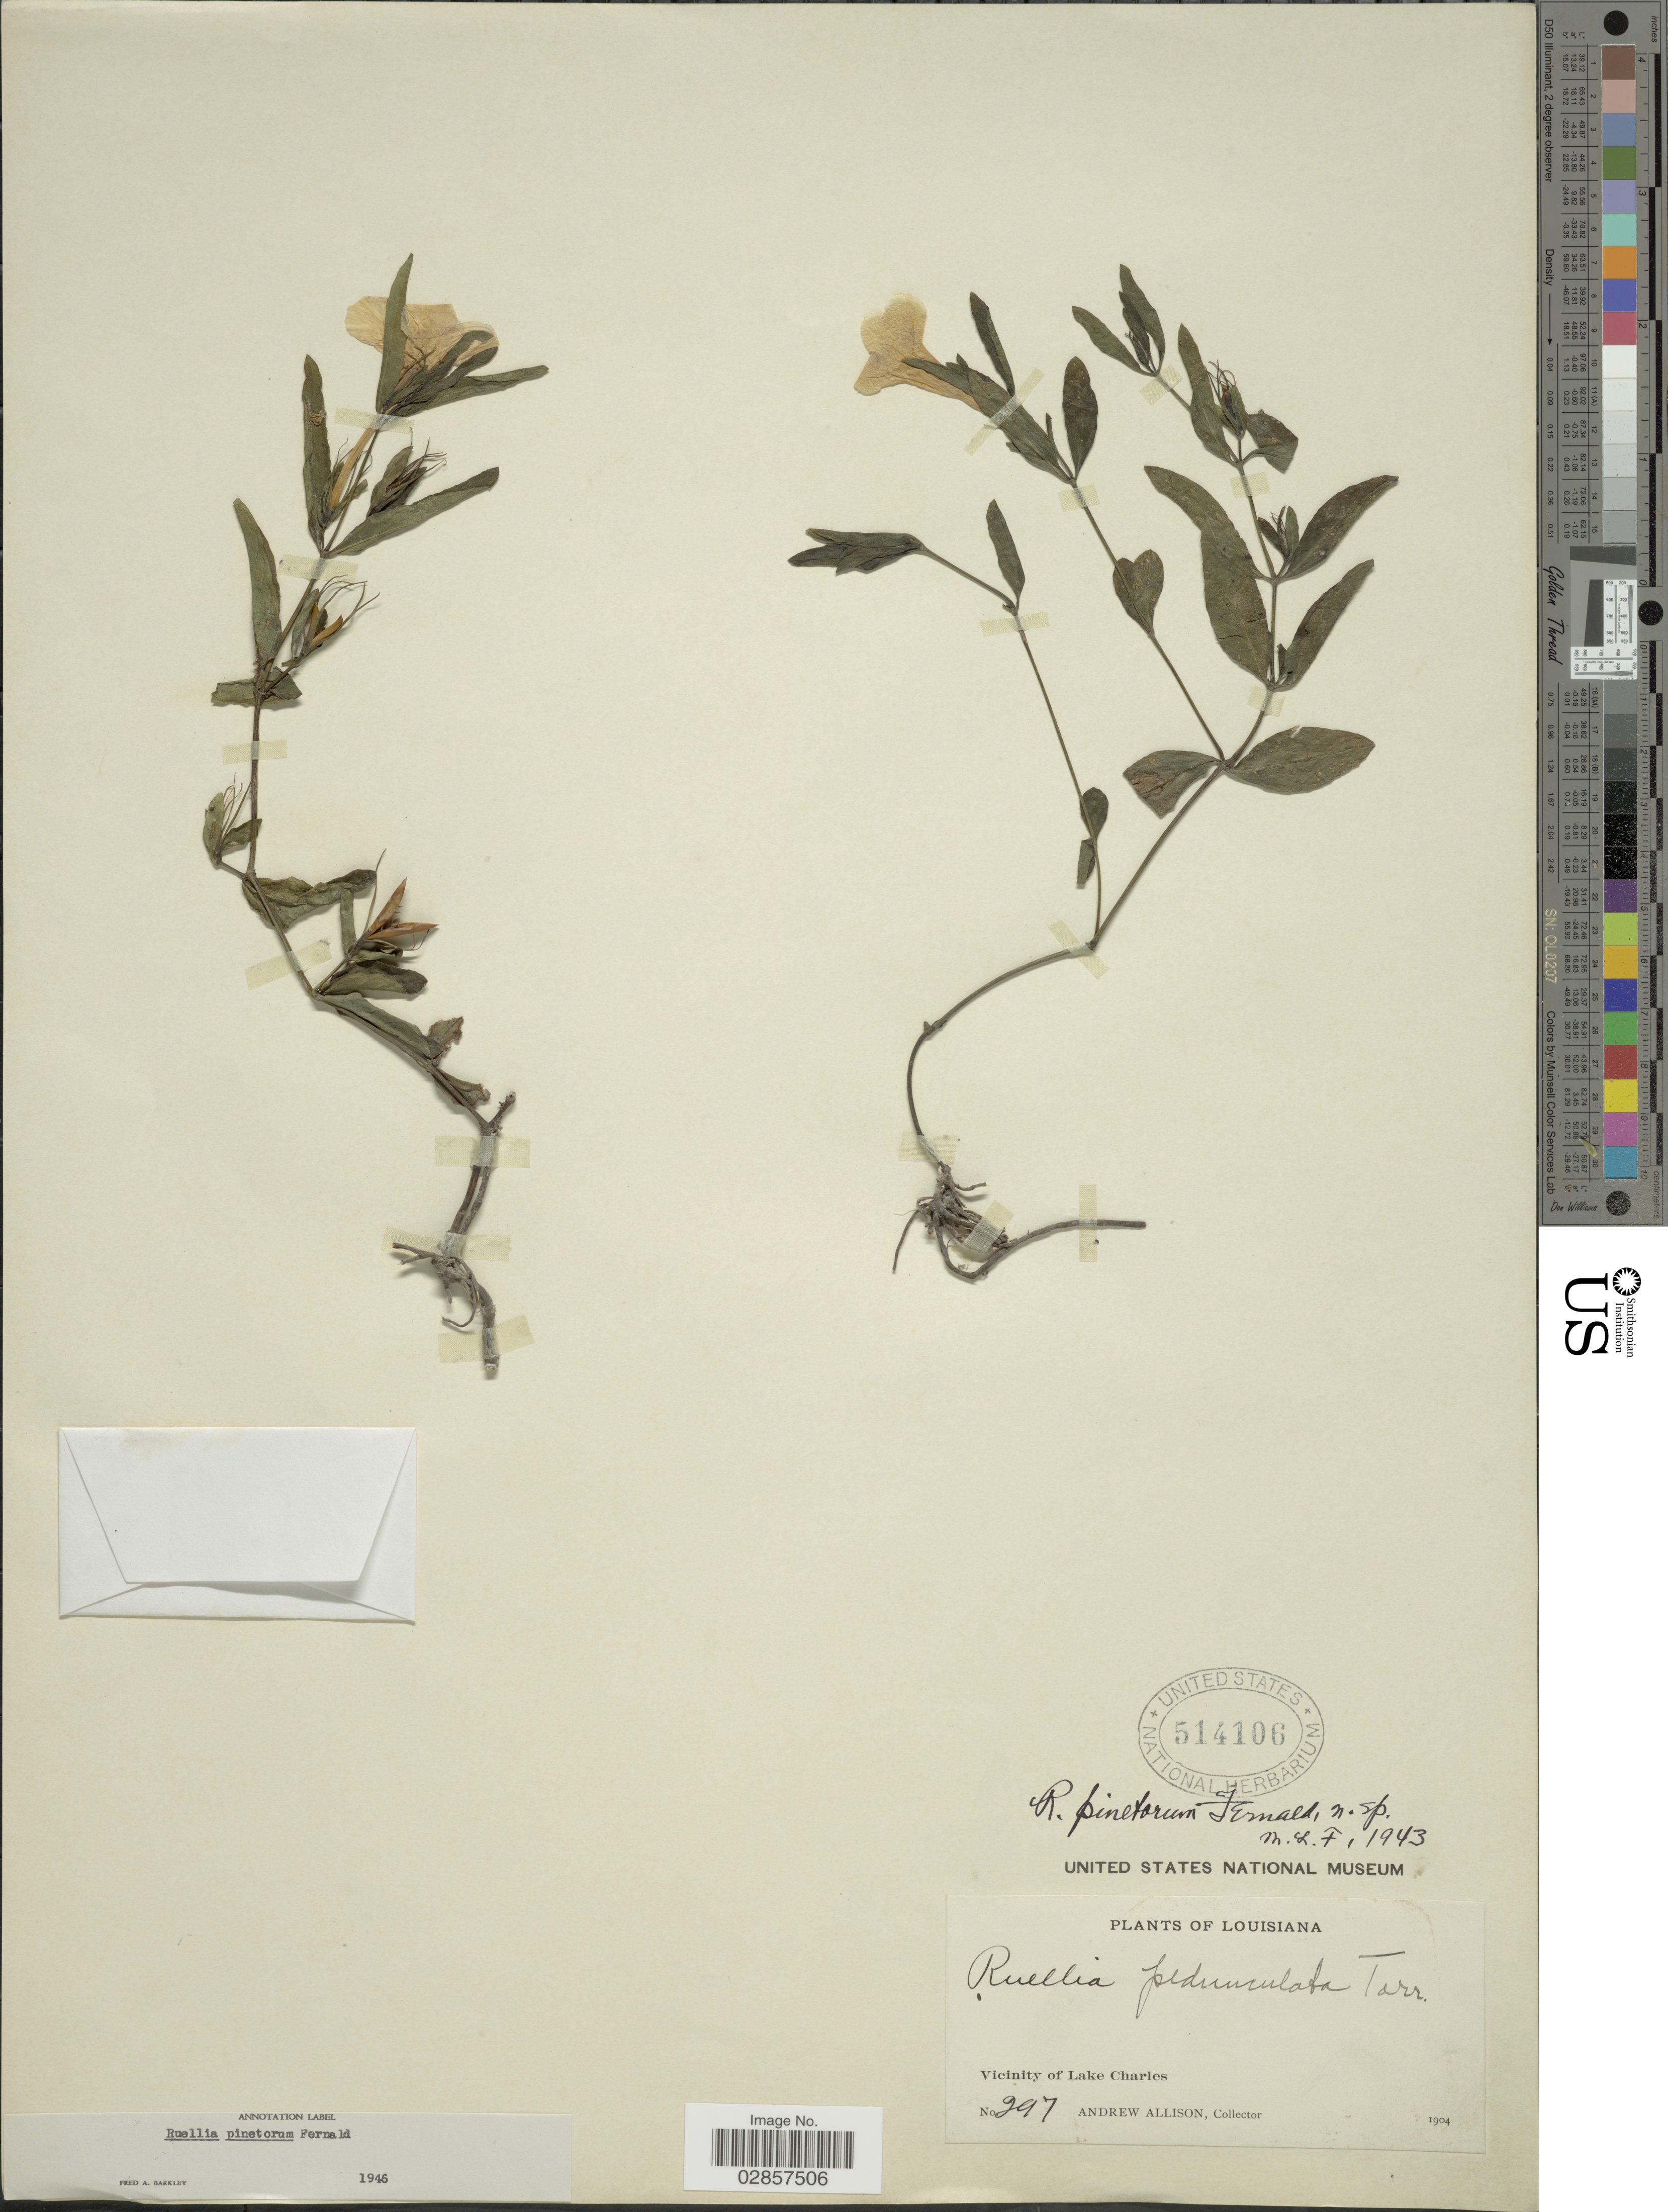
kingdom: Plantae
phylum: Tracheophyta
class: Magnoliopsida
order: Lamiales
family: Acanthaceae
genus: Ruellia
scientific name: Ruellia pinetorum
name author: Fernald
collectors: A. Allison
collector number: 297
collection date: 1904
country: United States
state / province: Louisiana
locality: Vicinity of Lake Charles.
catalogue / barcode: US 514106